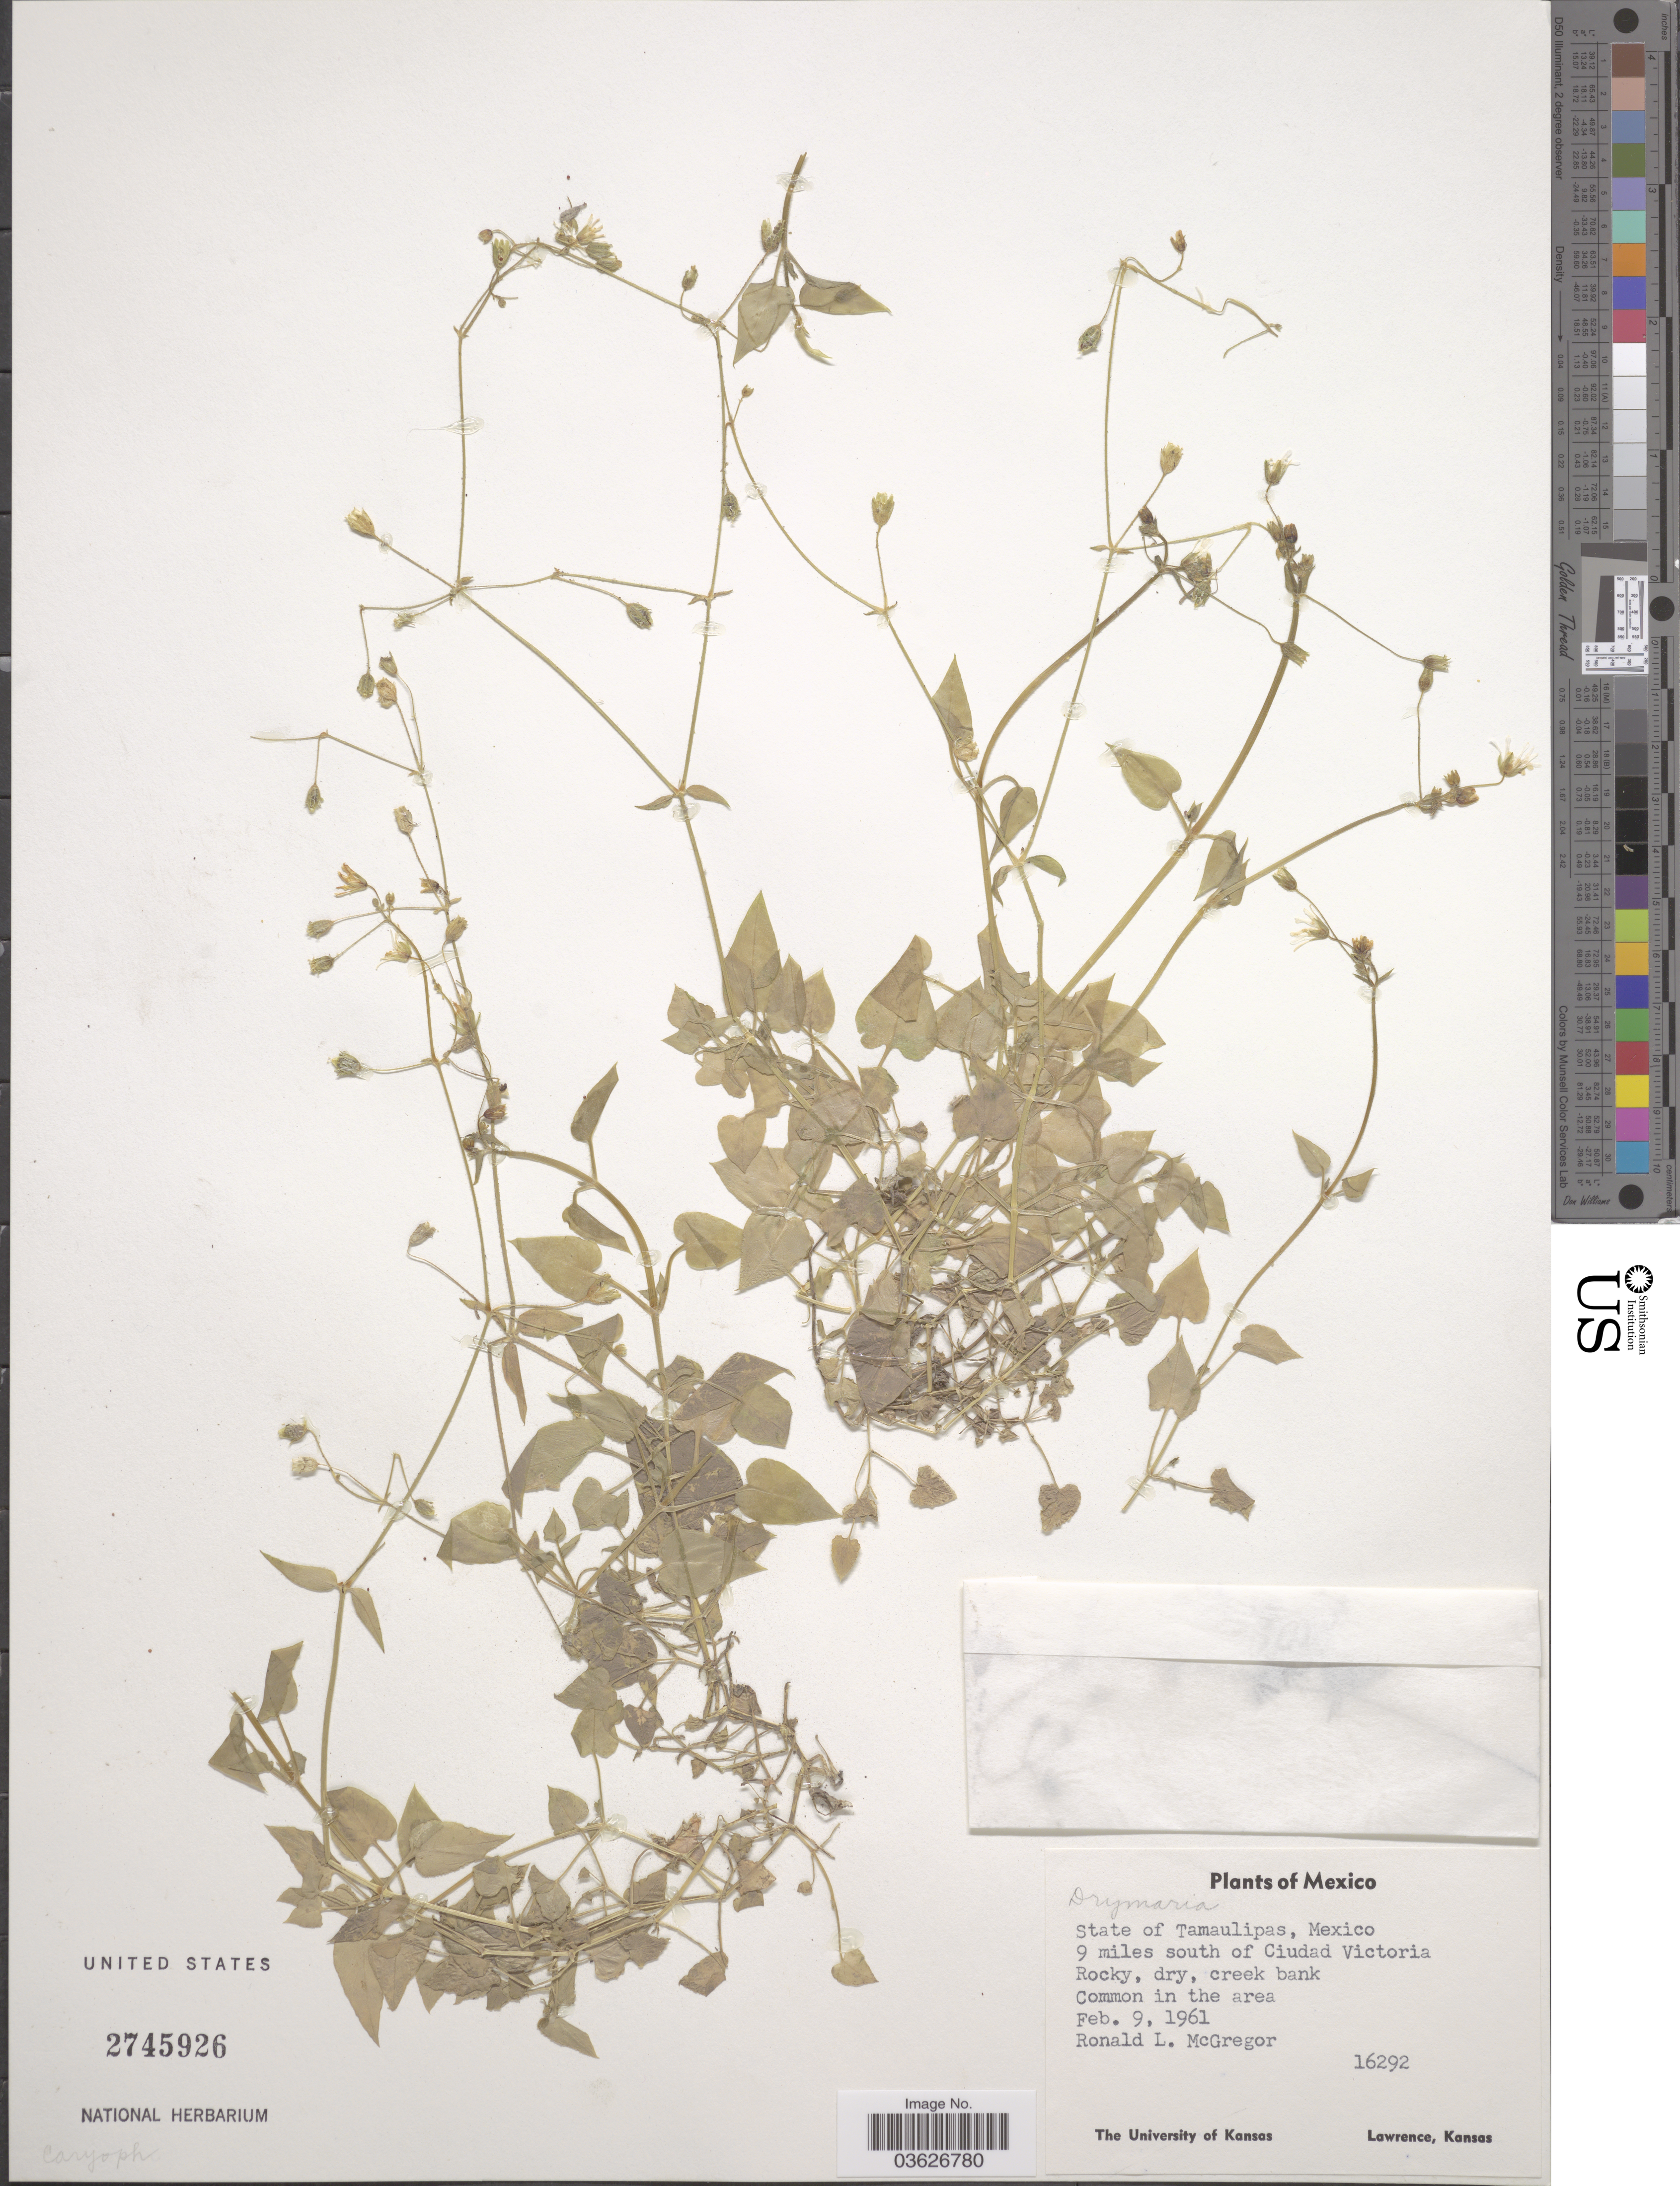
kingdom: Plantae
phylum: Tracheophyta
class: Magnoliopsida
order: Caryophyllales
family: Caryophyllaceae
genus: Drymaria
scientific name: Drymaria sp.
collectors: R. McGregor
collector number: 16292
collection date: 1961-02-09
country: Mexico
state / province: Tamaulipas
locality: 9 miles south of Ciudad Victoria.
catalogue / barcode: US 2745926